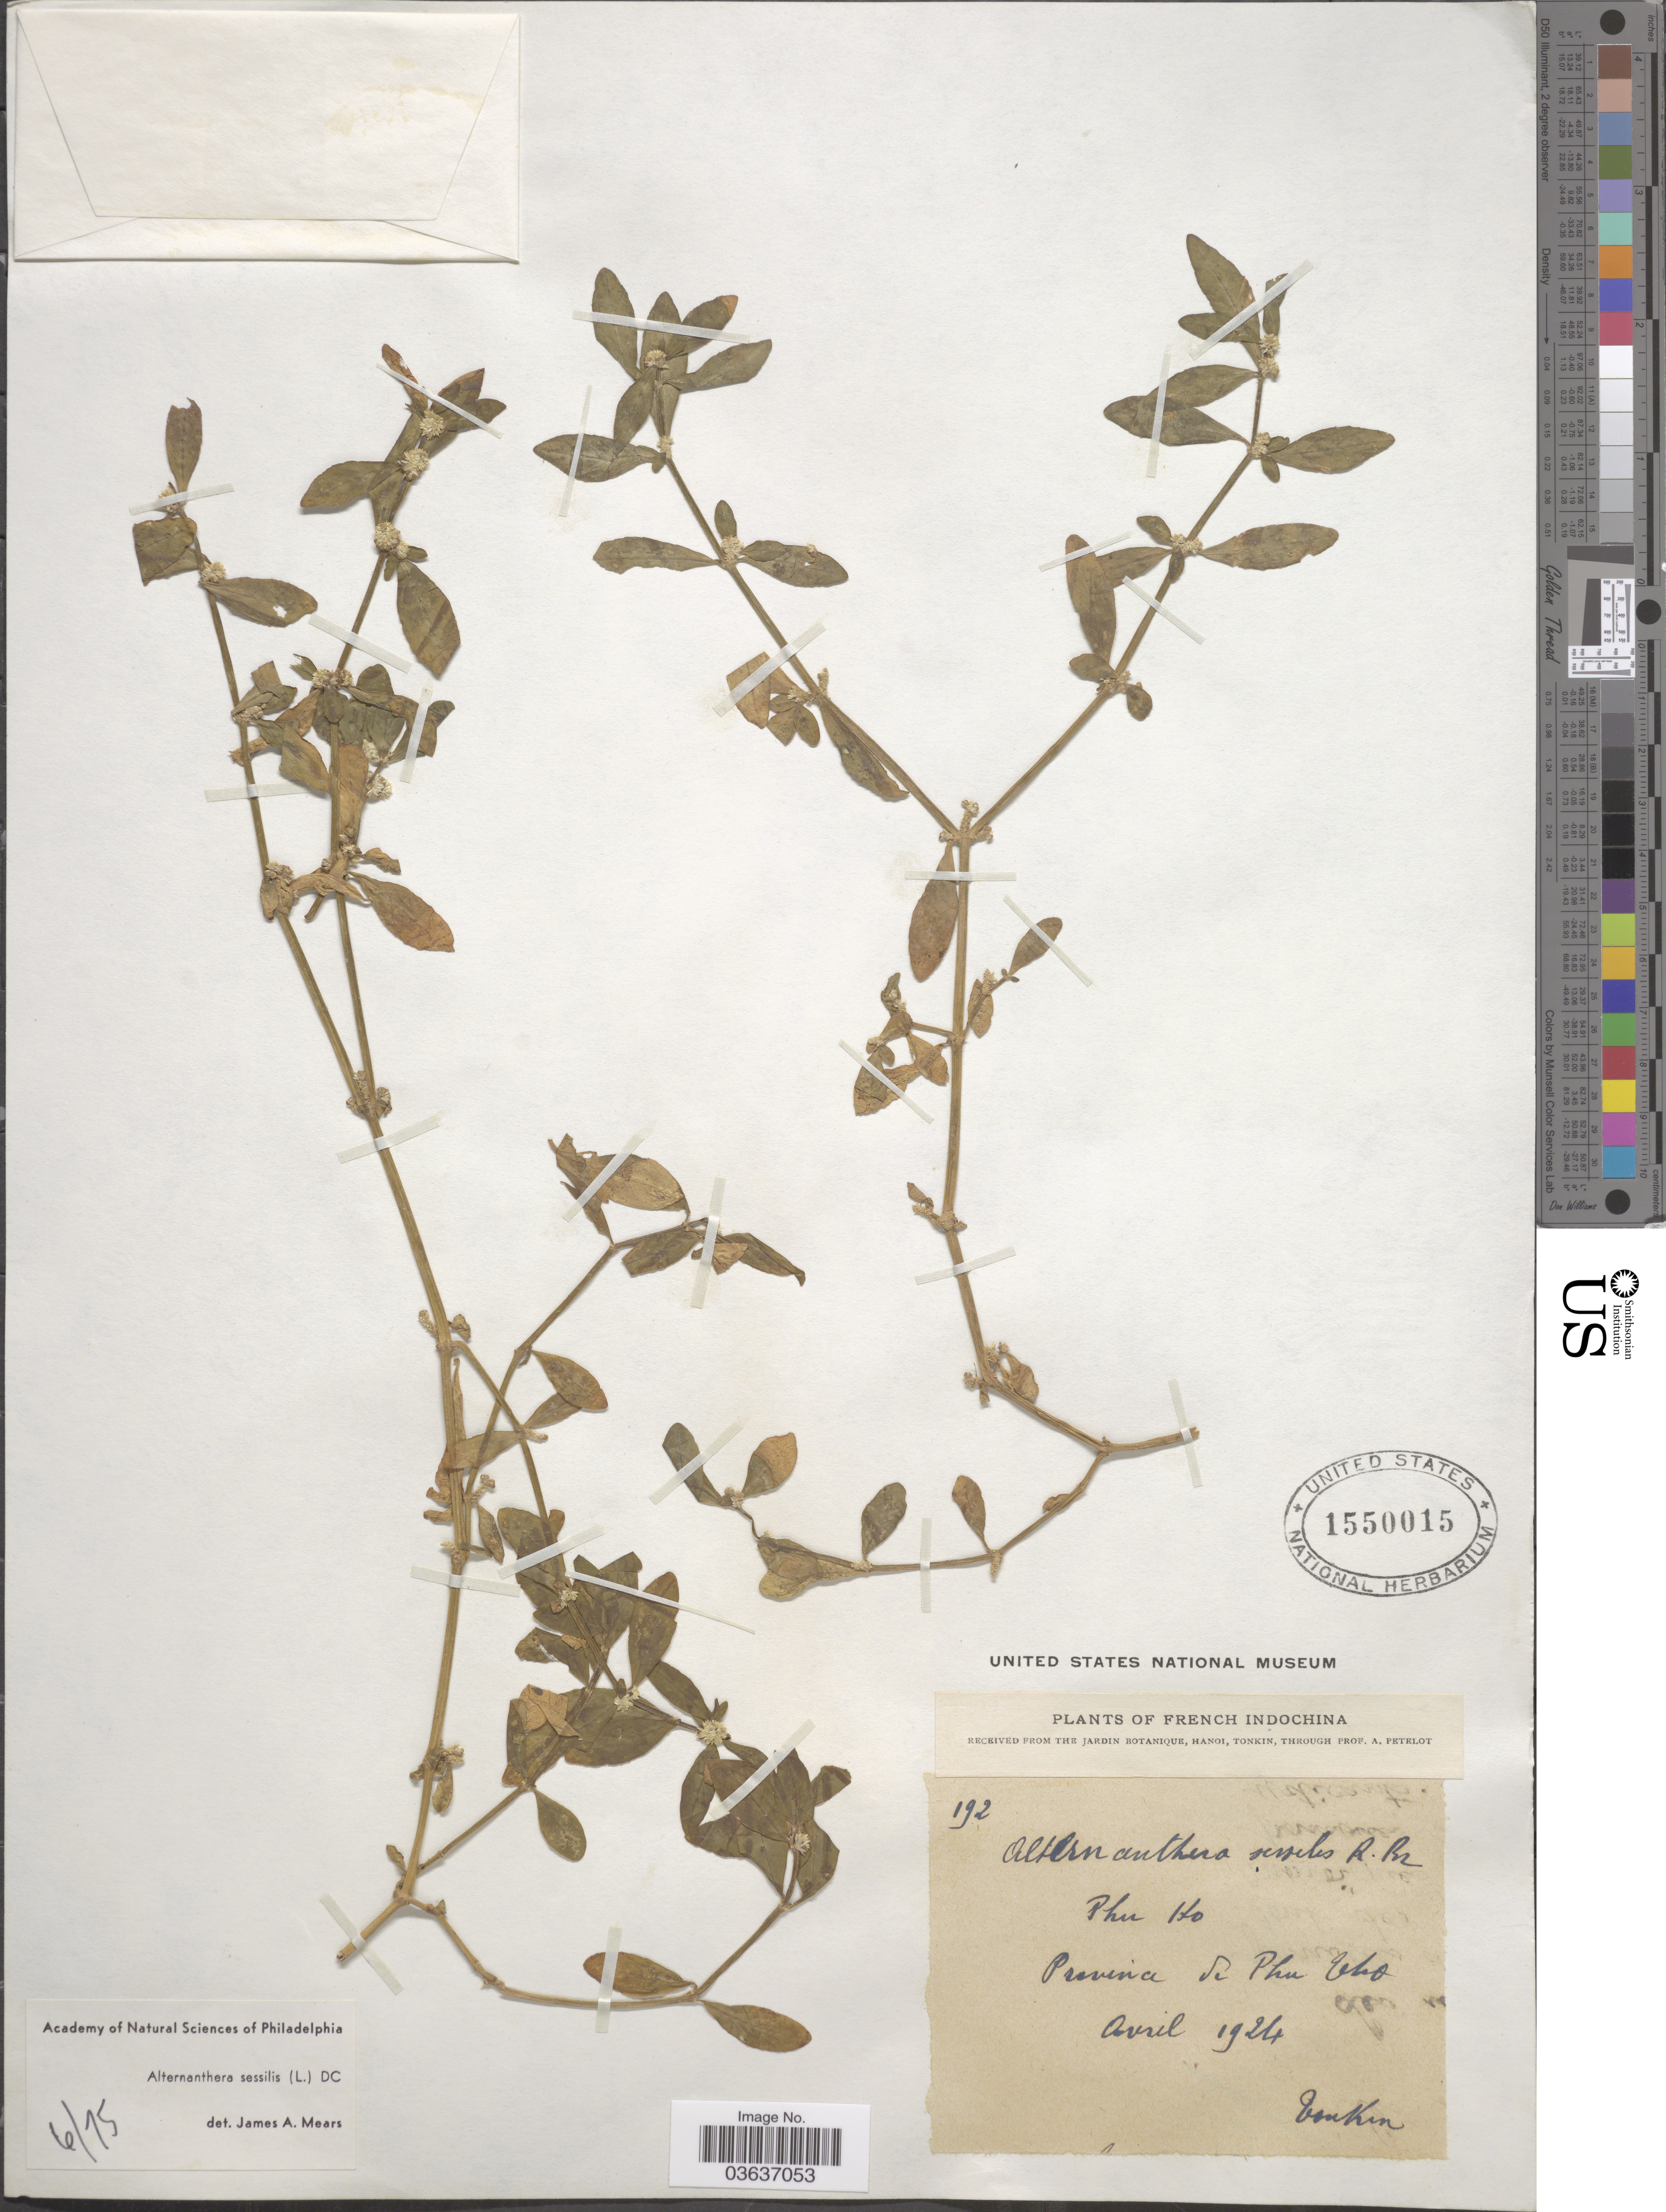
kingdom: Plantae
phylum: Tracheophyta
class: Magnoliopsida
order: Caryophyllales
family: Amaranthaceae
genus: Alternanthera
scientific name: Alternanthera sessilis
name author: (L.) DC.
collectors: Pételot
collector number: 192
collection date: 1924-04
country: Vietnam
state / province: Phu Tho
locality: French Indochina. Phu Ho.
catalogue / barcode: US 1550015